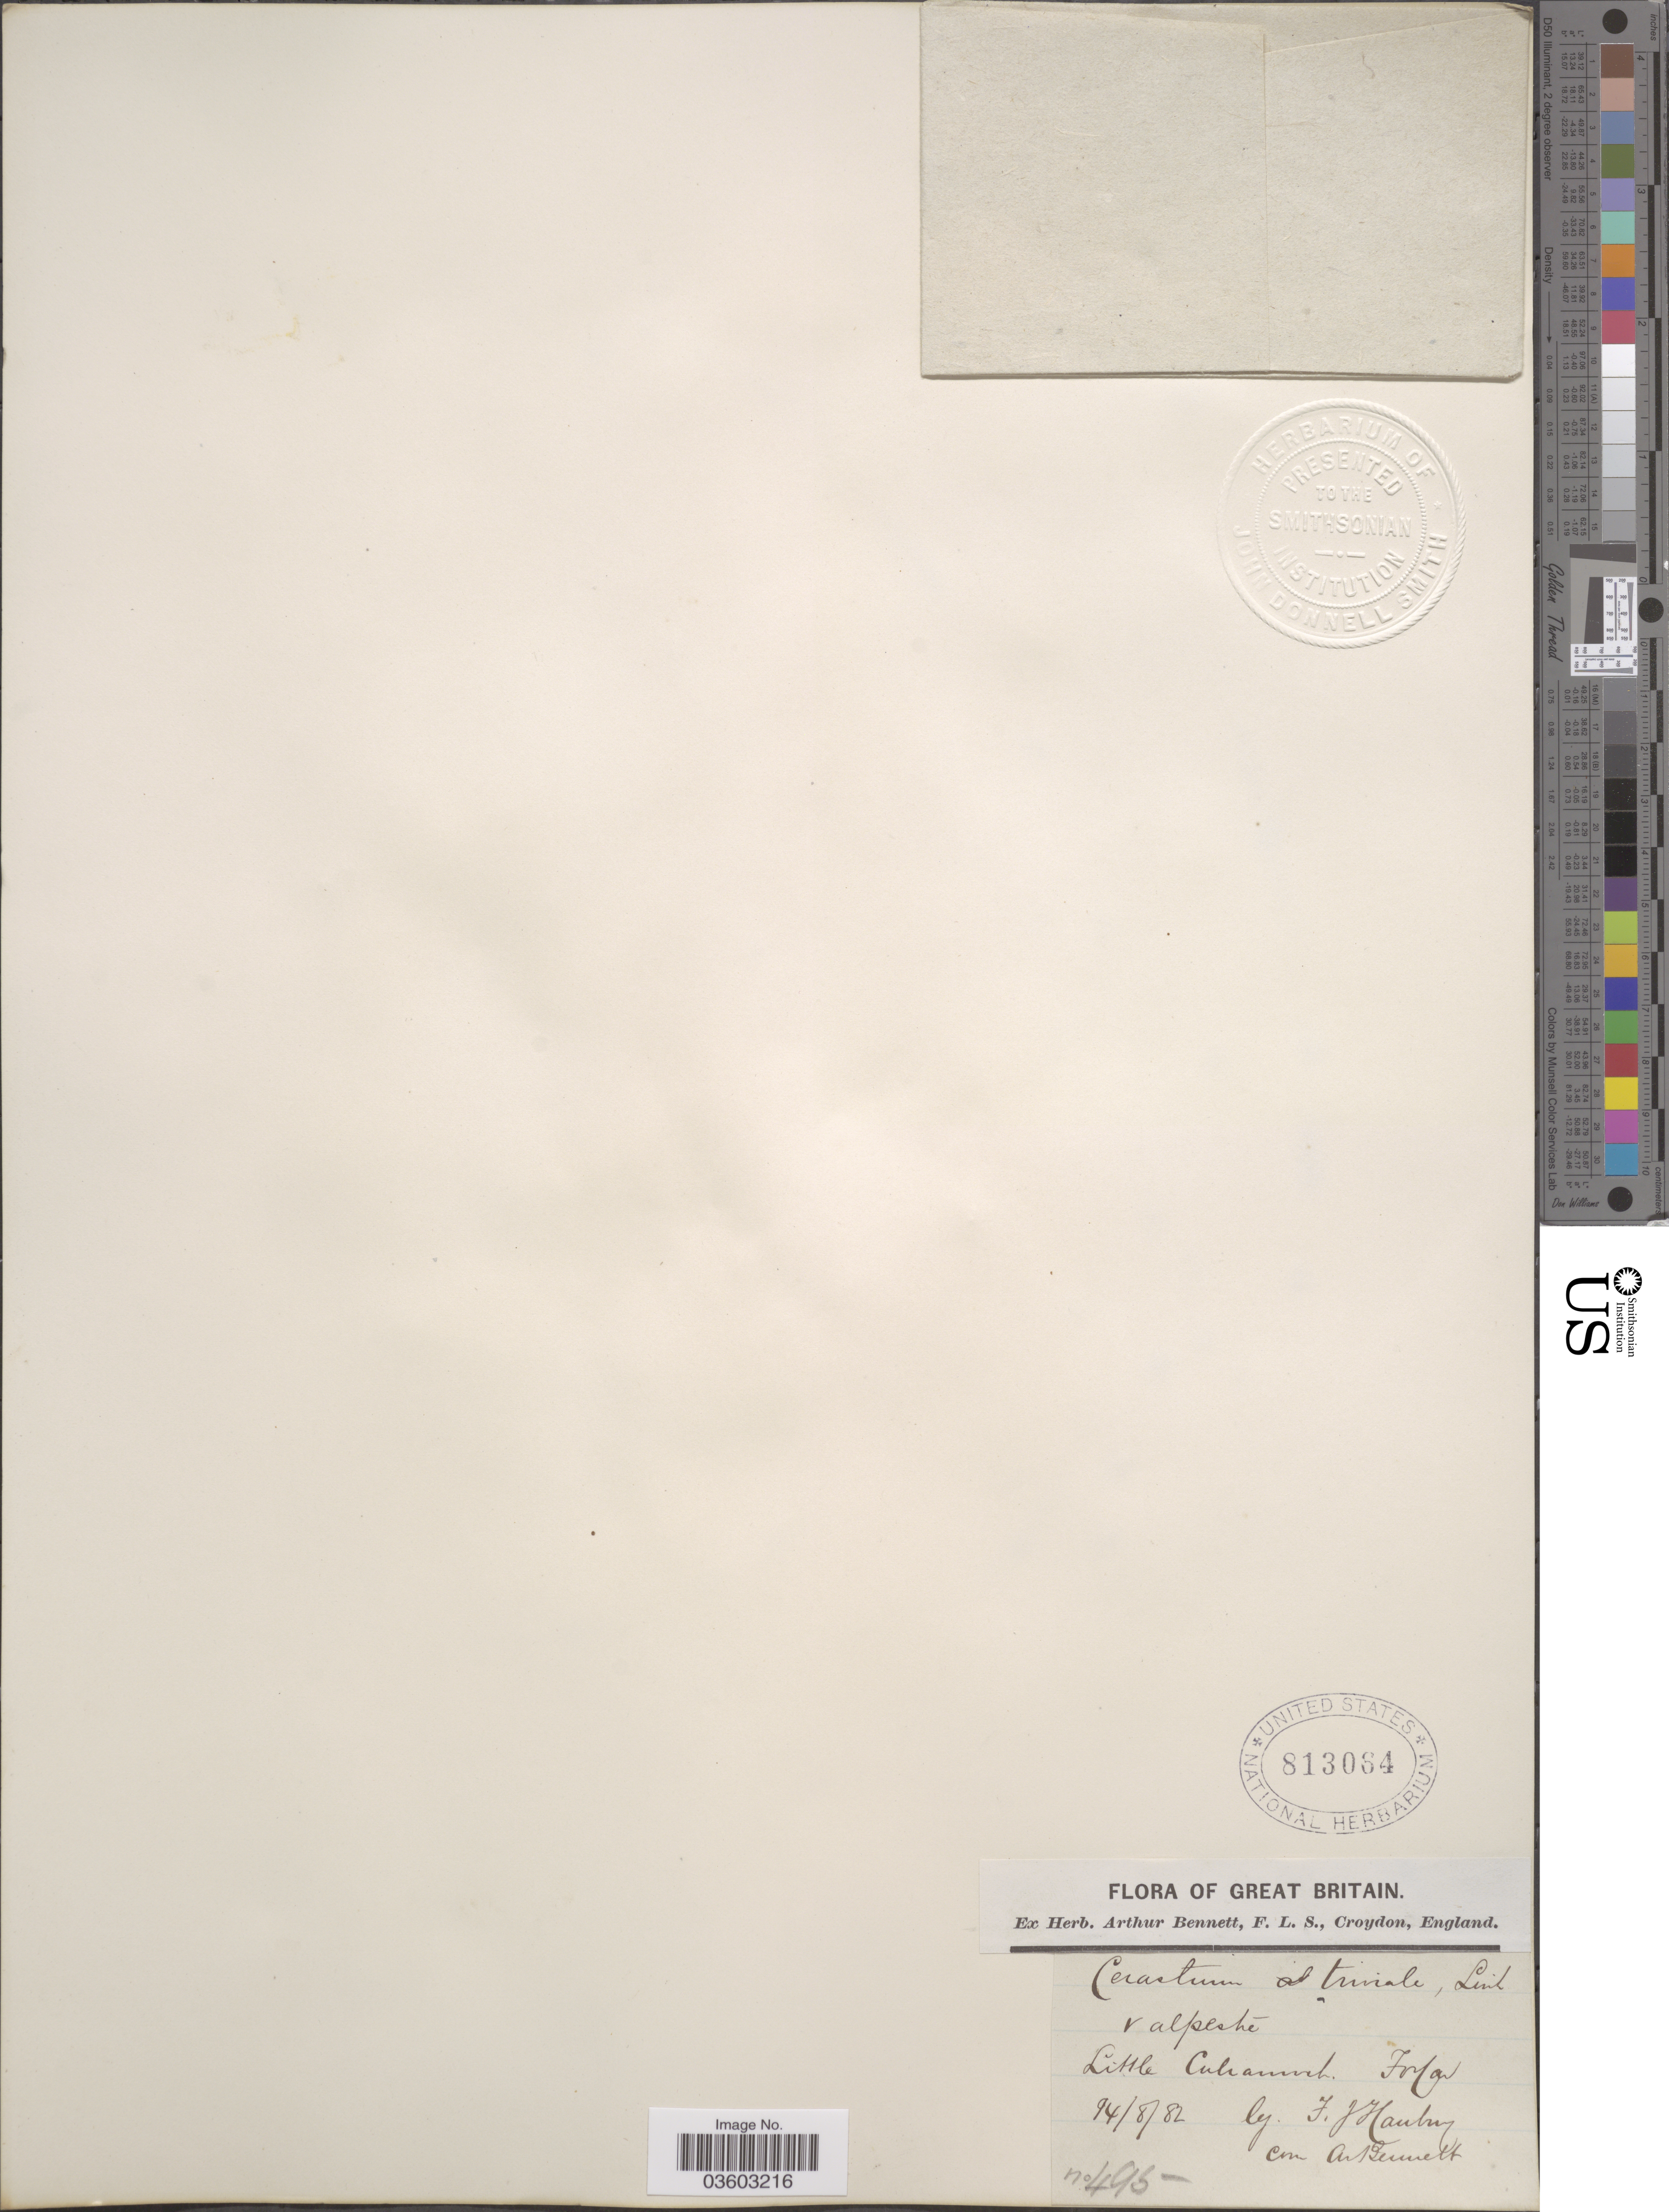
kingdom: Plantae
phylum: Tracheophyta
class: Magnoliopsida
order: Caryophyllales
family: Caryophyllaceae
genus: Cerastium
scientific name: Cerastium triviale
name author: Link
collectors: F. Hanbury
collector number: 495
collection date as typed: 14/8/82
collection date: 1882-08-14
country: United Kingdom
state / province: Scotland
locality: Great Britain. Little Cularoch Forfar.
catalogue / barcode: US 813064